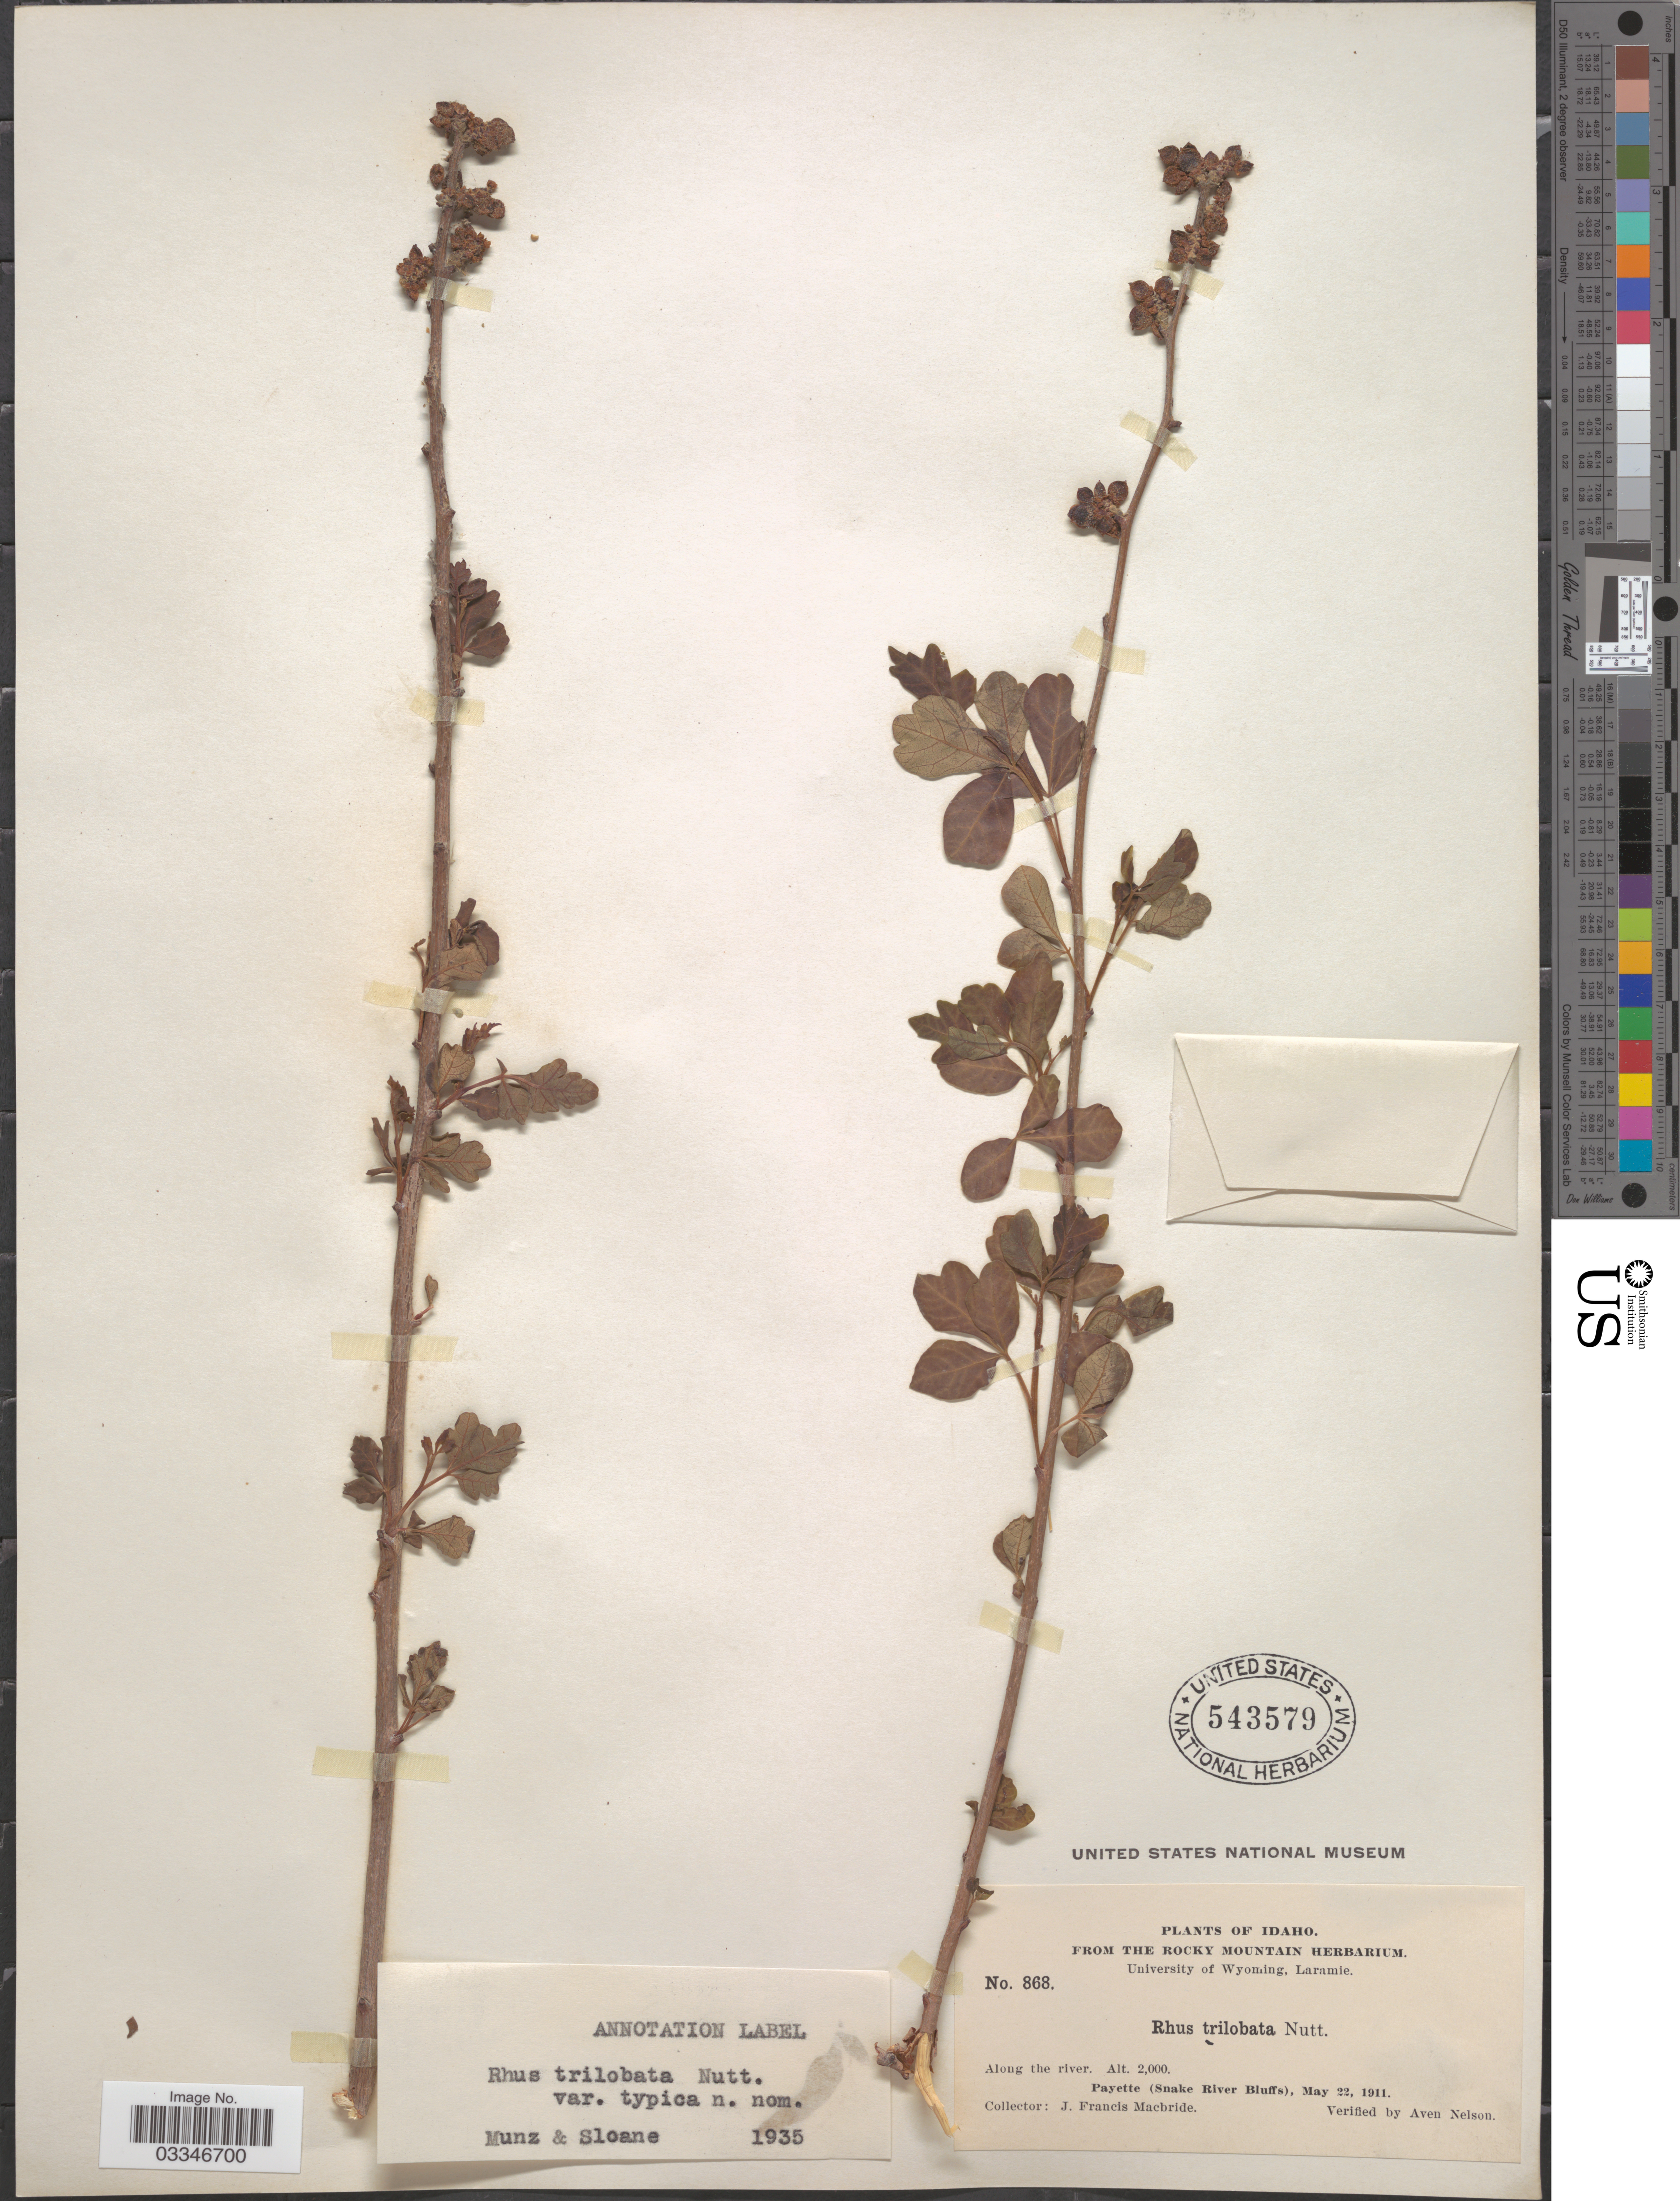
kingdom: Plantae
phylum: Tracheophyta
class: Magnoliopsida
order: Sapindales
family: Anacardiaceae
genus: Rhus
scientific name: Rhus trilobata var. typica Munz & Sloane ined.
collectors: J. F. Macbride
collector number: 868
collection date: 1911-05-22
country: United States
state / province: Idaho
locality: Along the river. Payette (Snake River Bluffs).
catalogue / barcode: US 543579